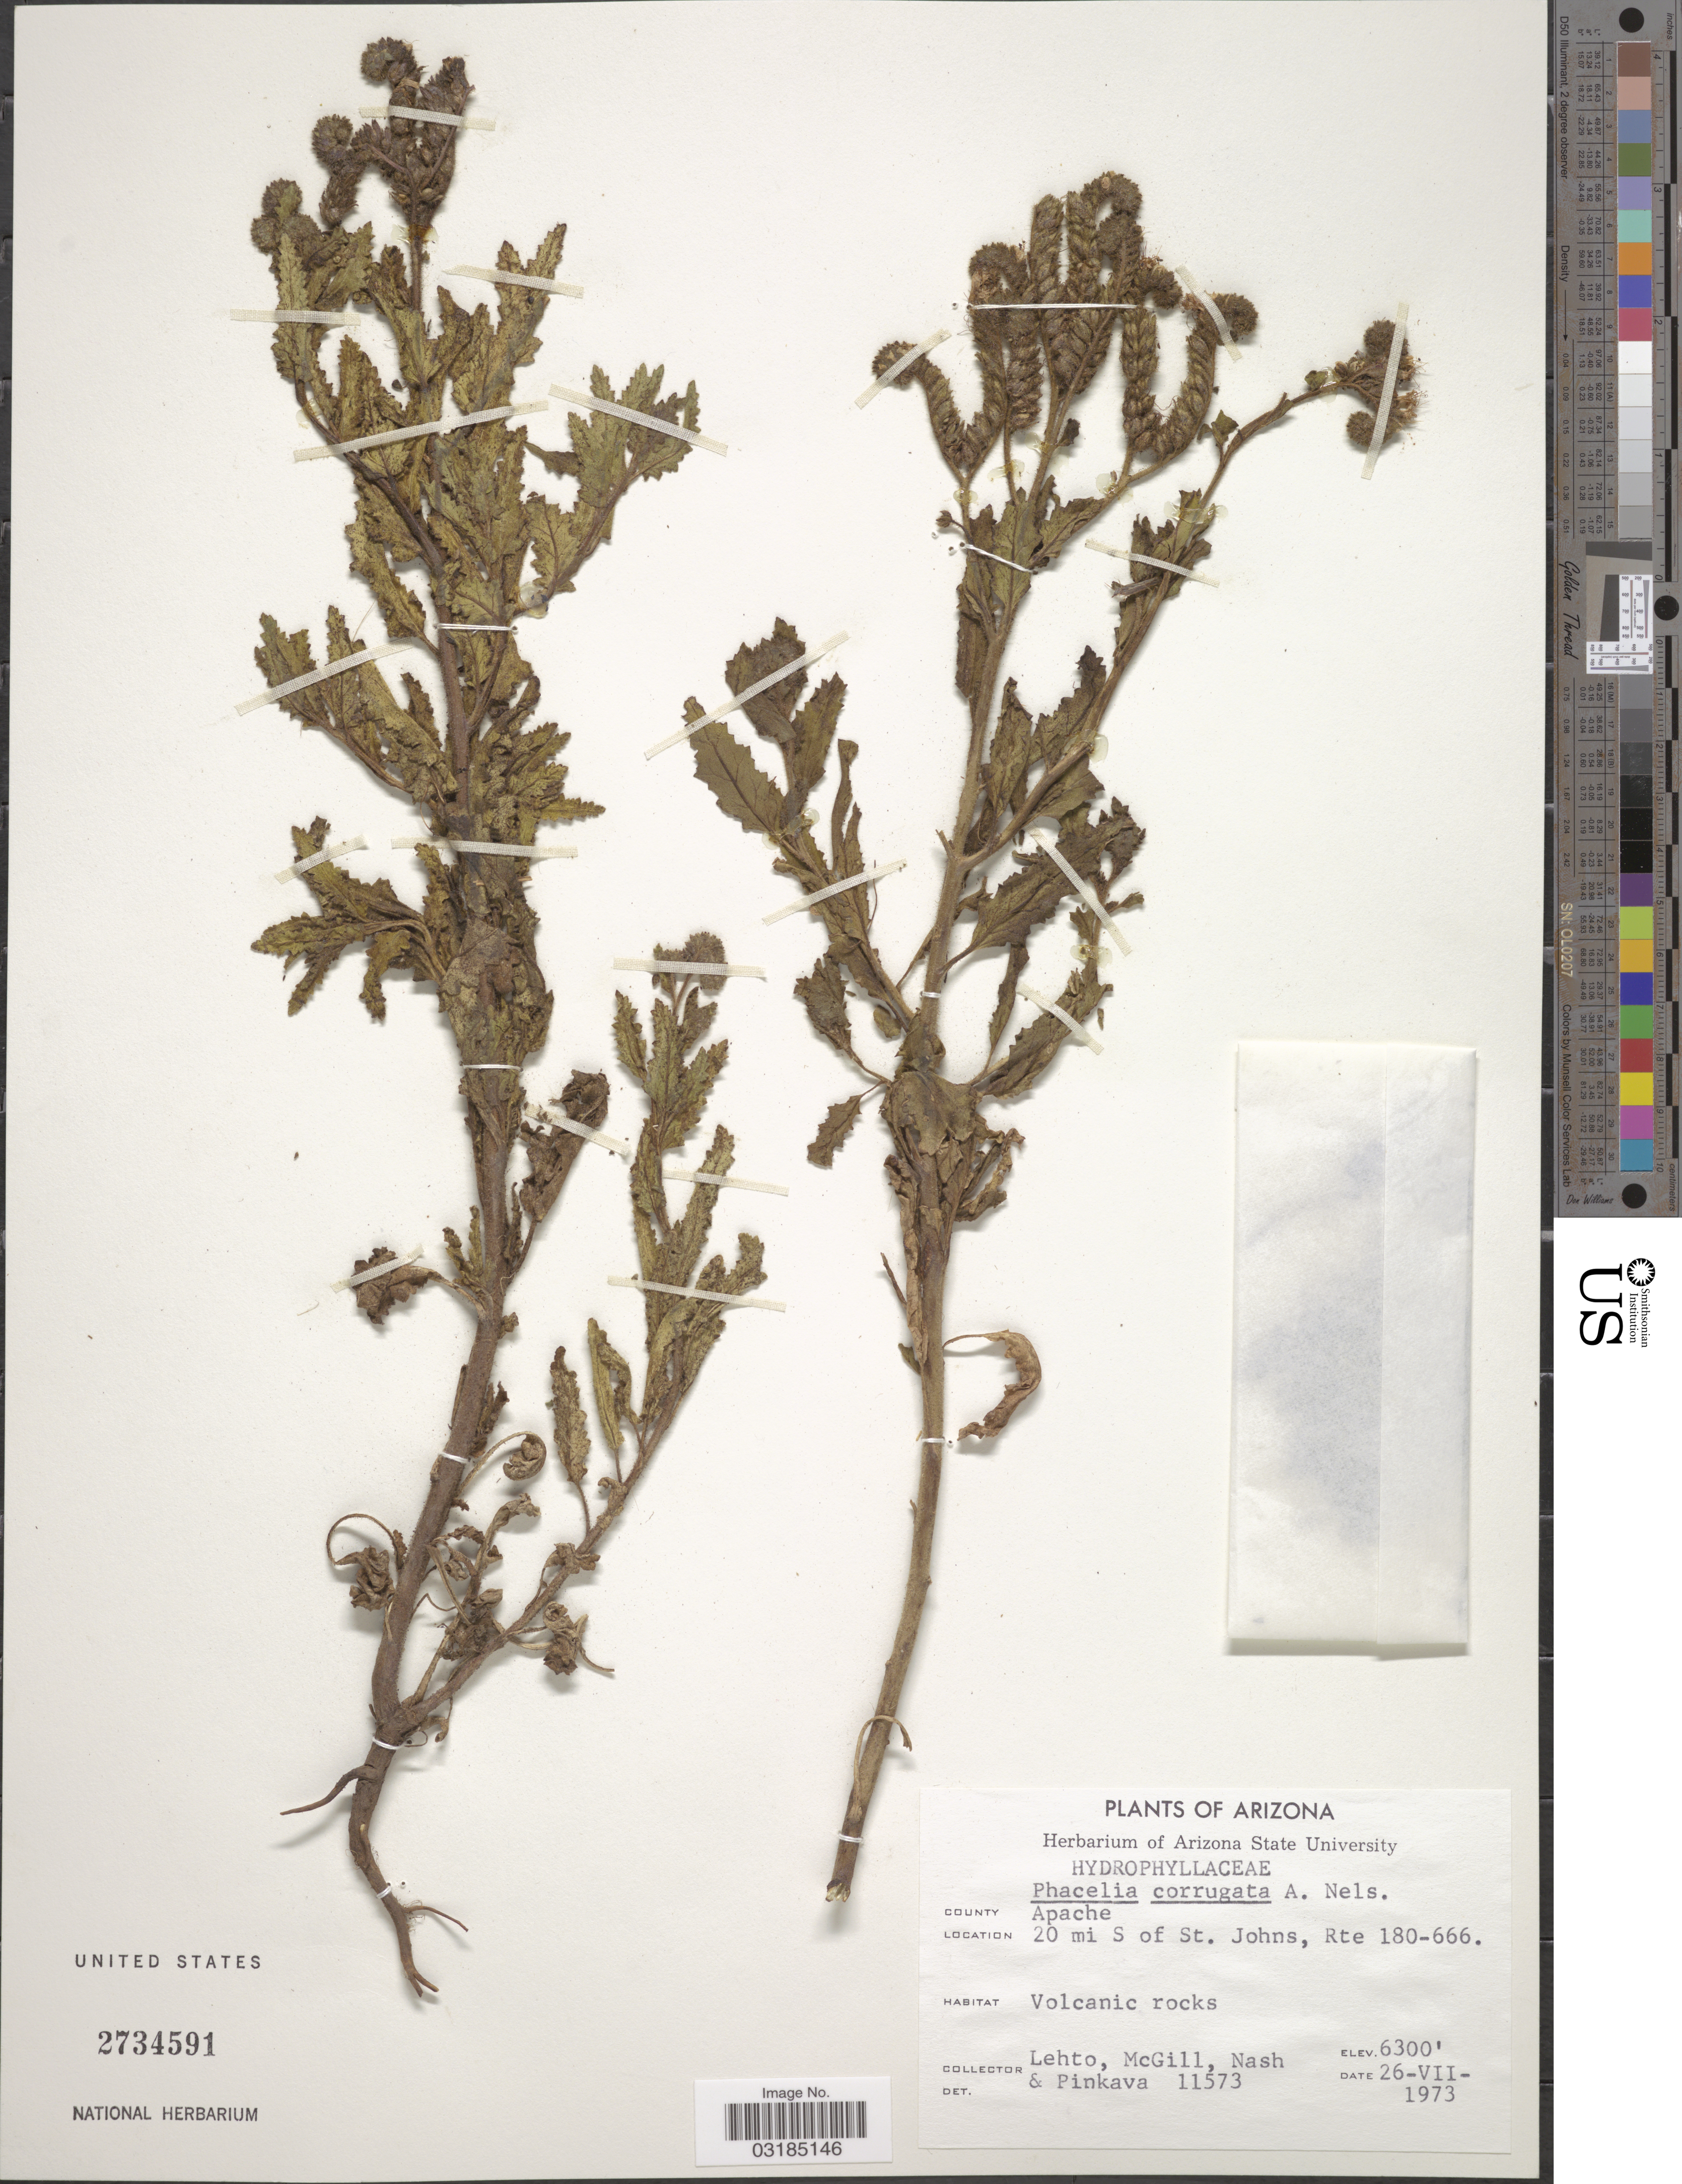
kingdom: Plantae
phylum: Tracheophyta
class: Magnoliopsida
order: Boraginales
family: Hydrophyllaceae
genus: Phacelia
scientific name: Phacelia corrugata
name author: A. Nelson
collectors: -. Lehto, -. McGill, -- Nash & -. Pinkava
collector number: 11573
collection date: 1973-07-26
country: United States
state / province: Arizona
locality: County Apache. 20 mi S of St. Johns, Rte 180-666.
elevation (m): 1920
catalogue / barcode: US 2734591